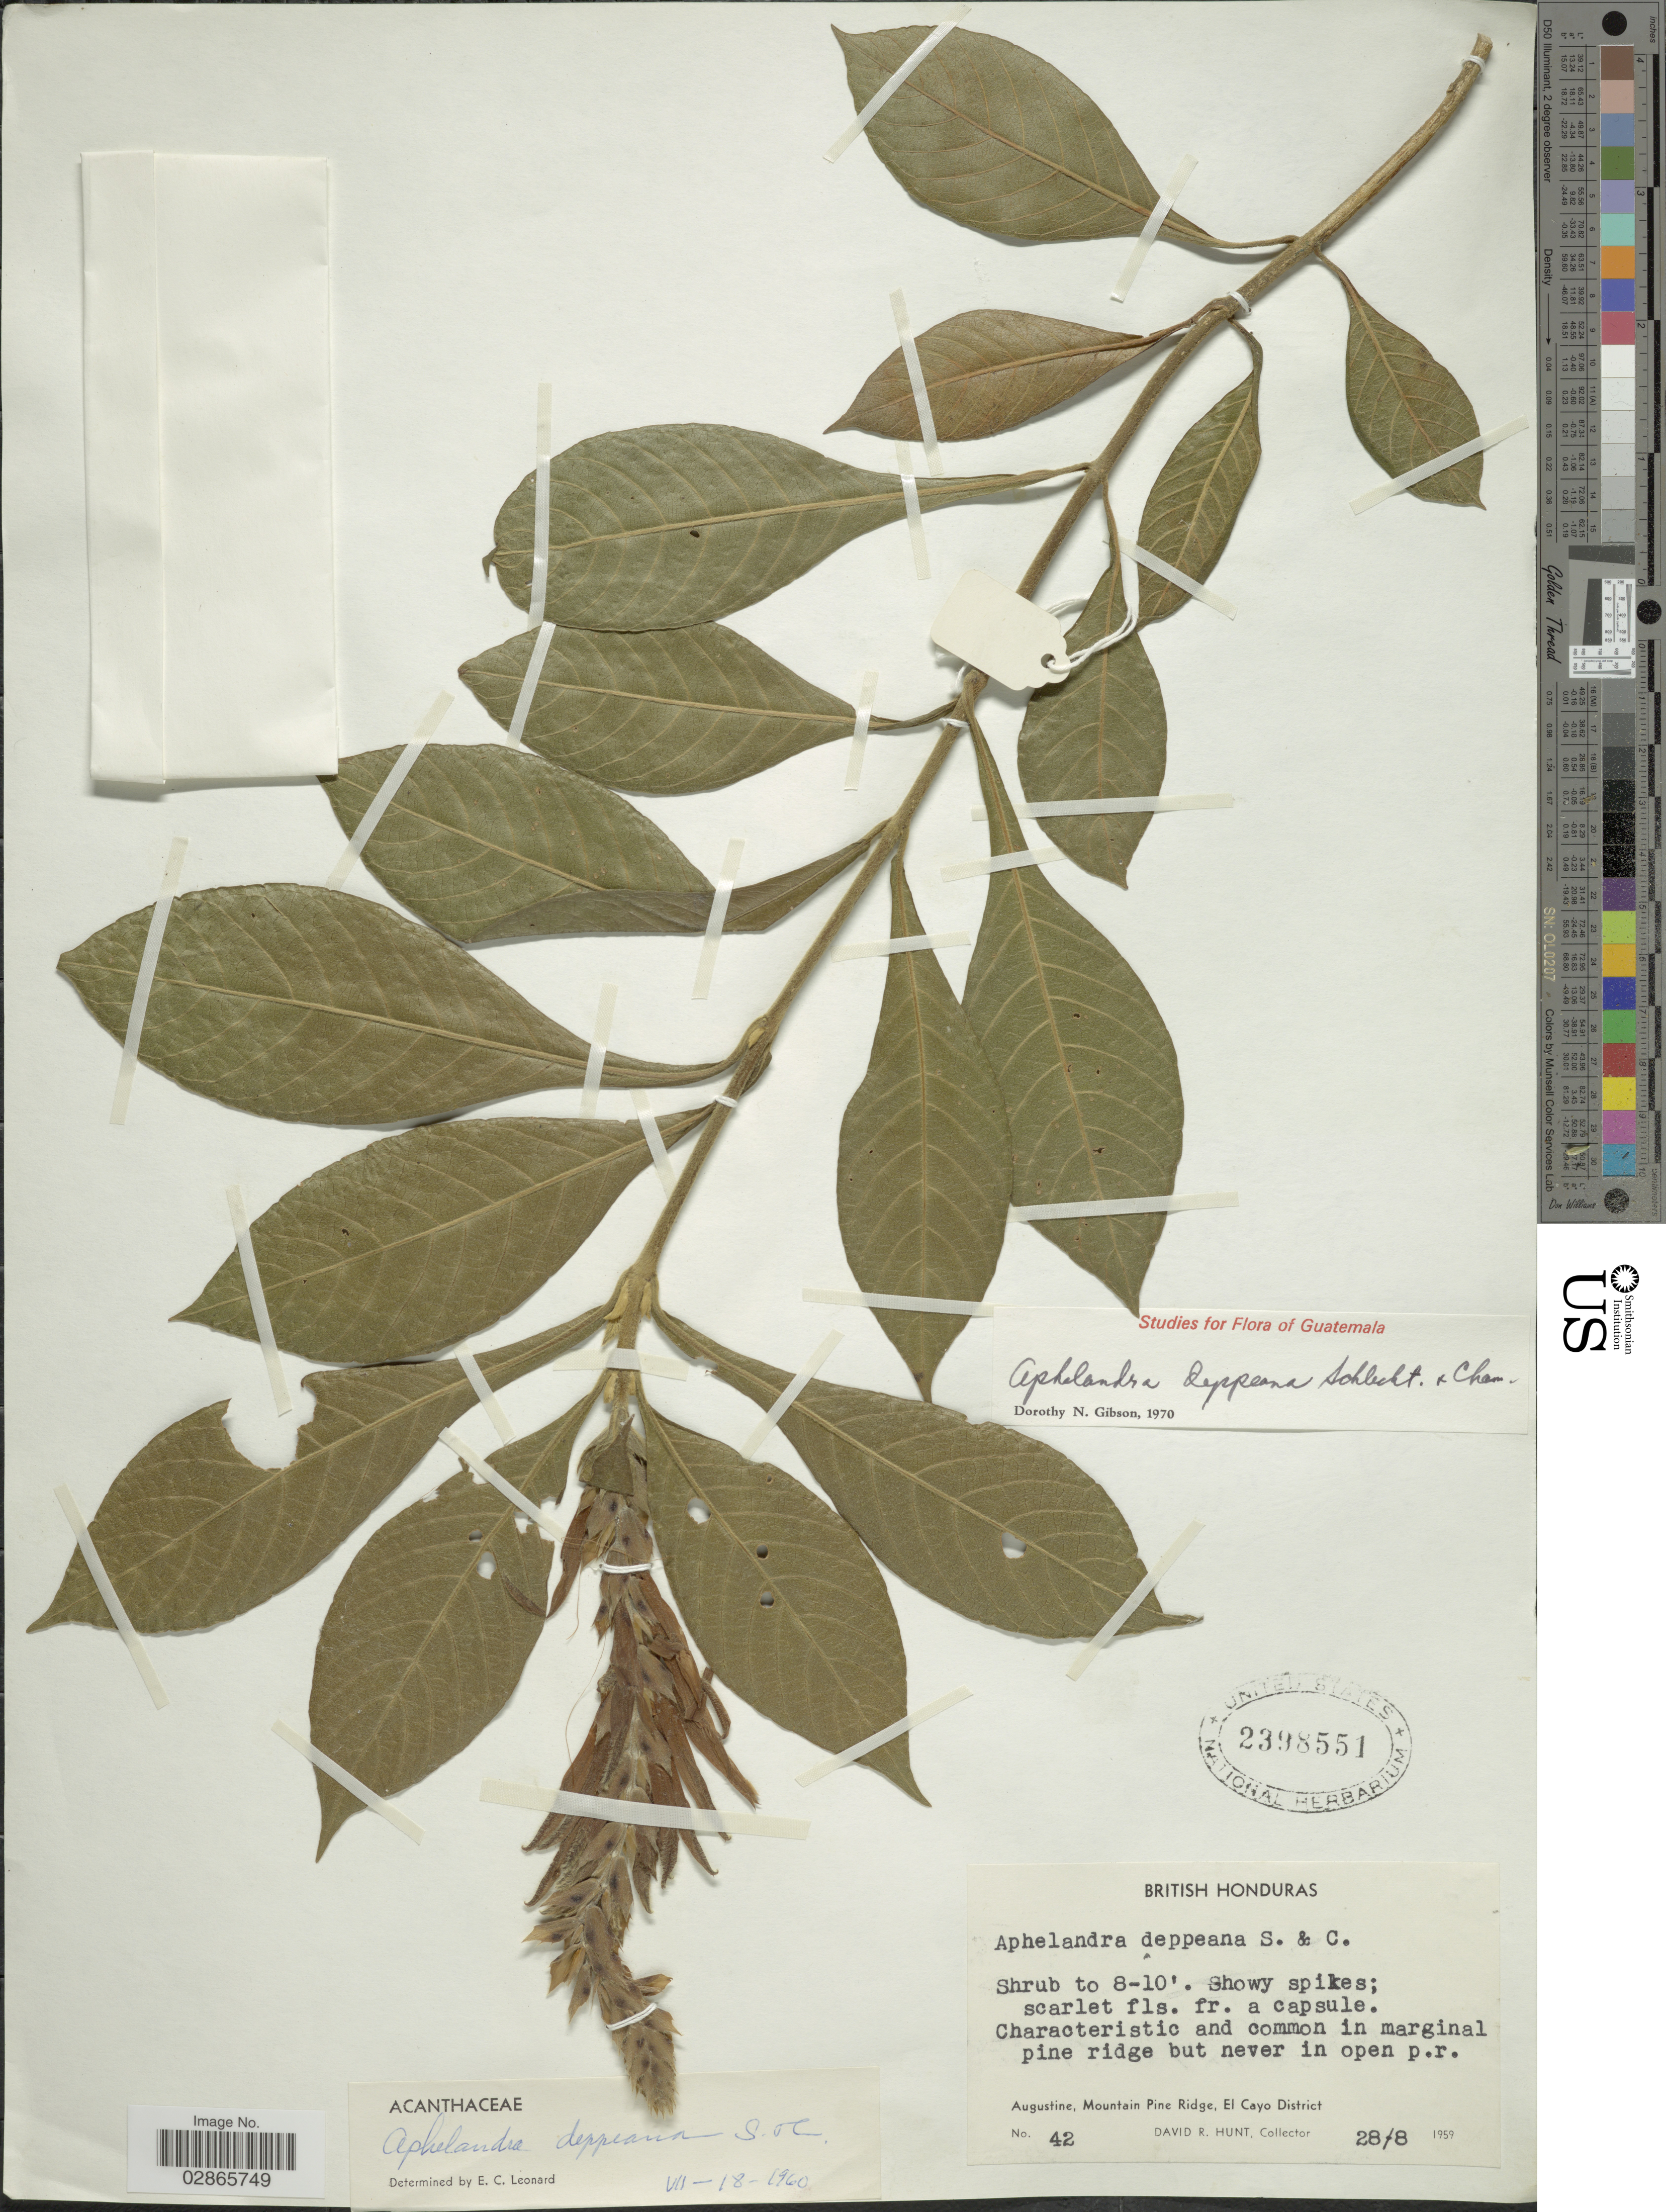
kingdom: Plantae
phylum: Tracheophyta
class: Magnoliopsida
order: Lamiales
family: Acanthaceae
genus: Aphelandra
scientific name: Aphelandra deppeana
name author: Schltdl. & Cham.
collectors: D. R. Hunt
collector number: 42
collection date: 1959-08-28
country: Belize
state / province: Cayo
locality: British Honduras. Augustine, Mountain Pine Ridge, El Cayo District.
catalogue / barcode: US 2398551